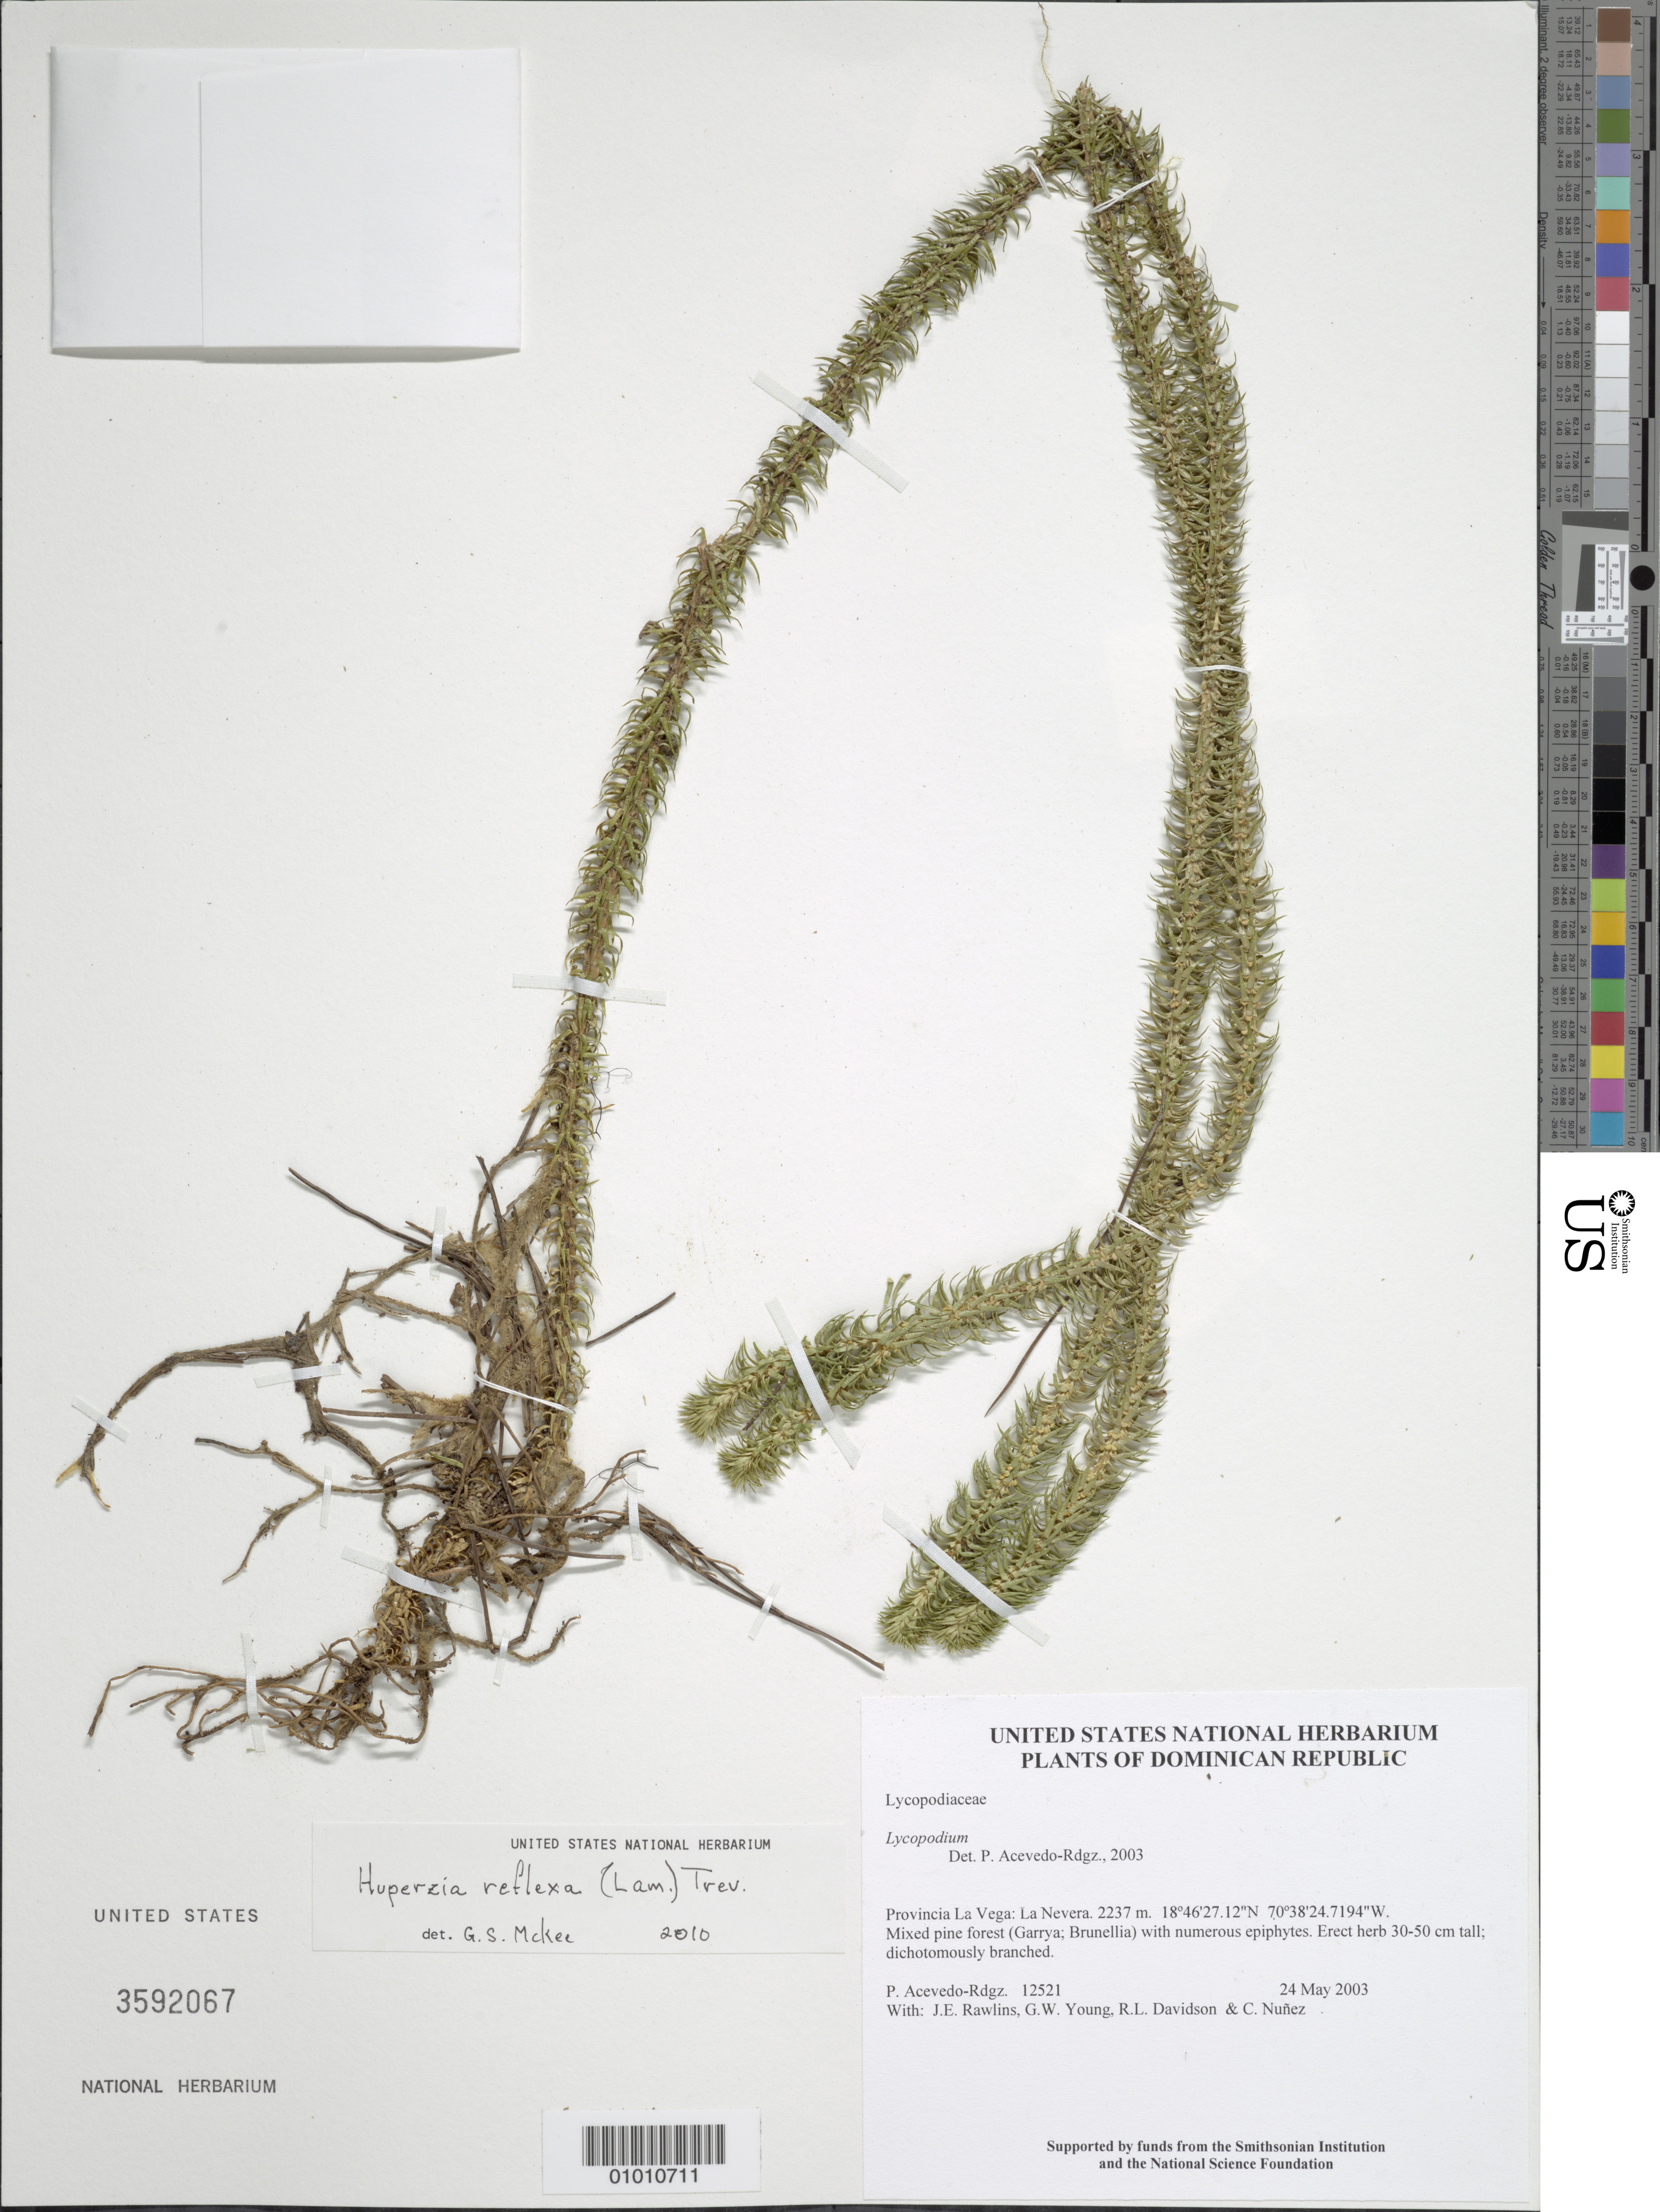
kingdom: Plantae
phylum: Tracheophyta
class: Lycopodiopsida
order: Lycopodiales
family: Lycopodiaceae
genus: Phlegmariurus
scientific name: Phlegmariurus reflexus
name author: (Lam.) B. Øllg.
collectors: P. Acevedo-Rodr., J. Rawlins, G. Young, R. Davidson & C. Nunez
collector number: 12521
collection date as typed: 24 May 2003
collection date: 2003-05-24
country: Dominican Republic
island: Hispaniola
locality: Provincia La Vega: La Nevera.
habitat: Mixed pine forest (Garrya; Brunellia) with numerous epiphytes.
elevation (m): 2237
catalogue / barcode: US 3592067